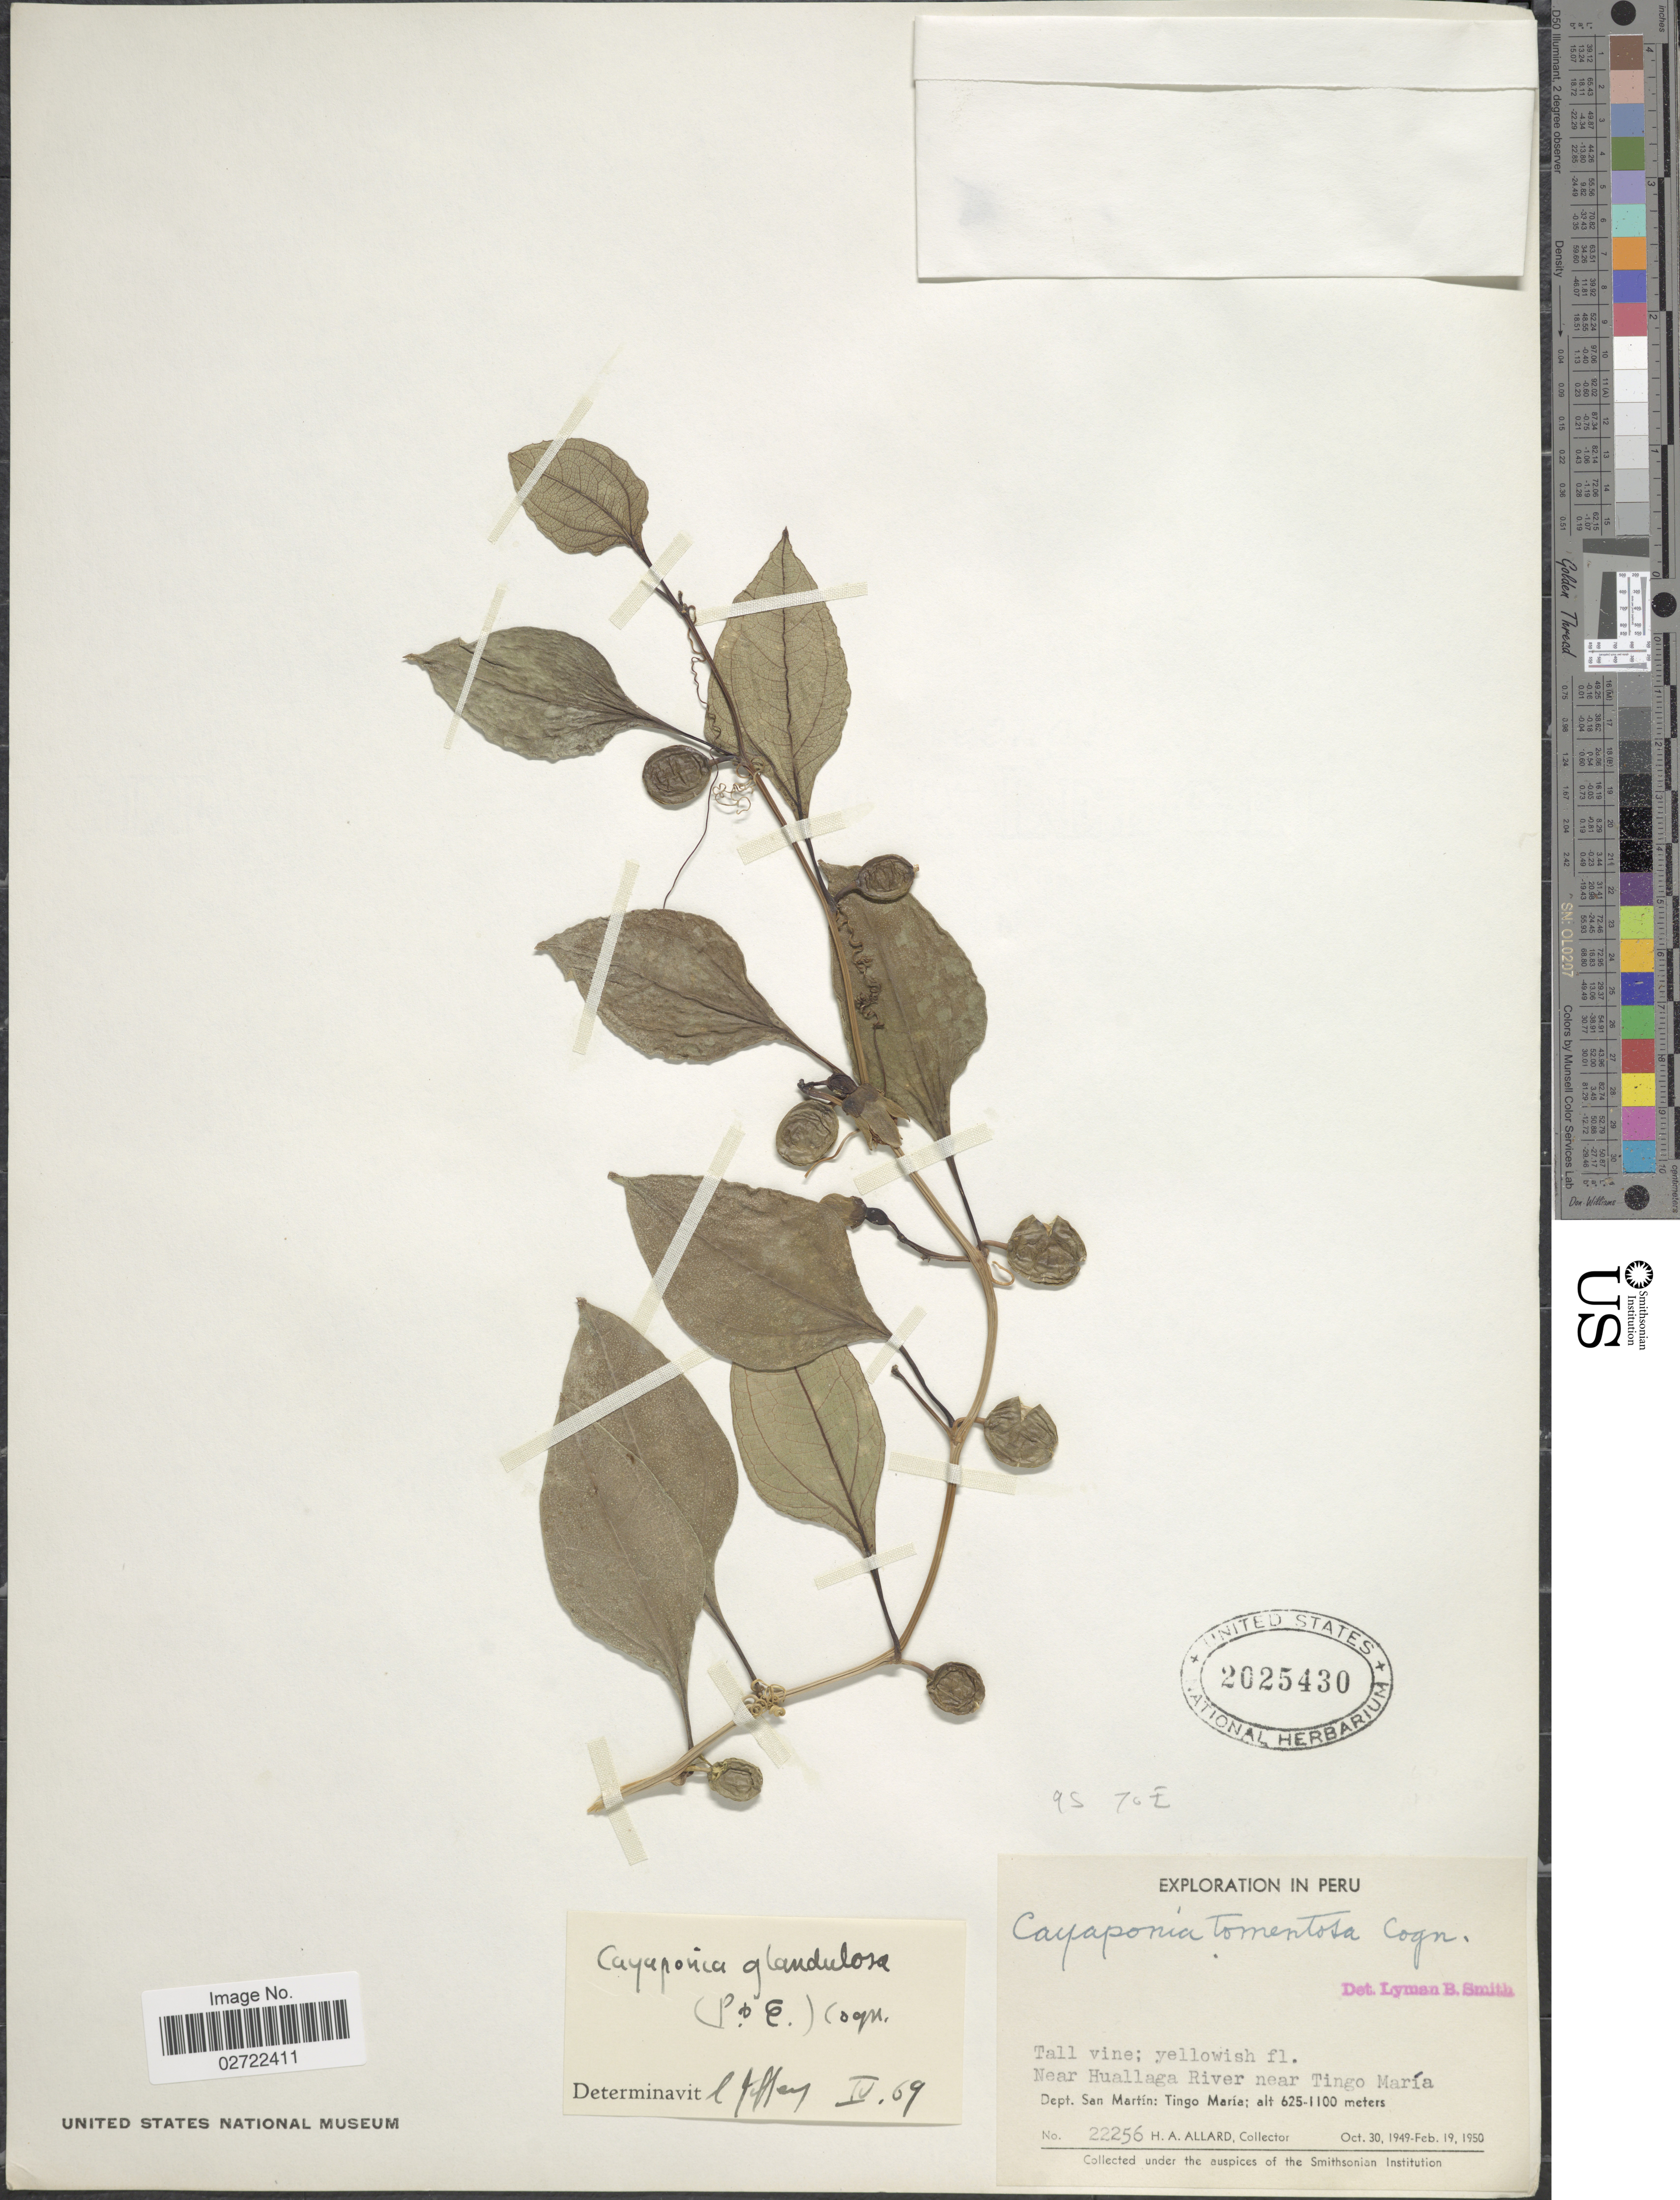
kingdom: Plantae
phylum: Tracheophyta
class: Magnoliopsida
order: Cucurbitales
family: Cucurbitaceae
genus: Cayaponia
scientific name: Cayaponia glandulosa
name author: (Poepp. & Endl.) Cogn.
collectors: H. A. Allard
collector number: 22256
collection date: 1949-10-30/1950-02-19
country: Peru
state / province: San Martín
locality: Near Huallaga River near Tingo María. Dept. San Martín: Tingo María.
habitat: near river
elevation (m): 625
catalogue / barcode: US 2025430